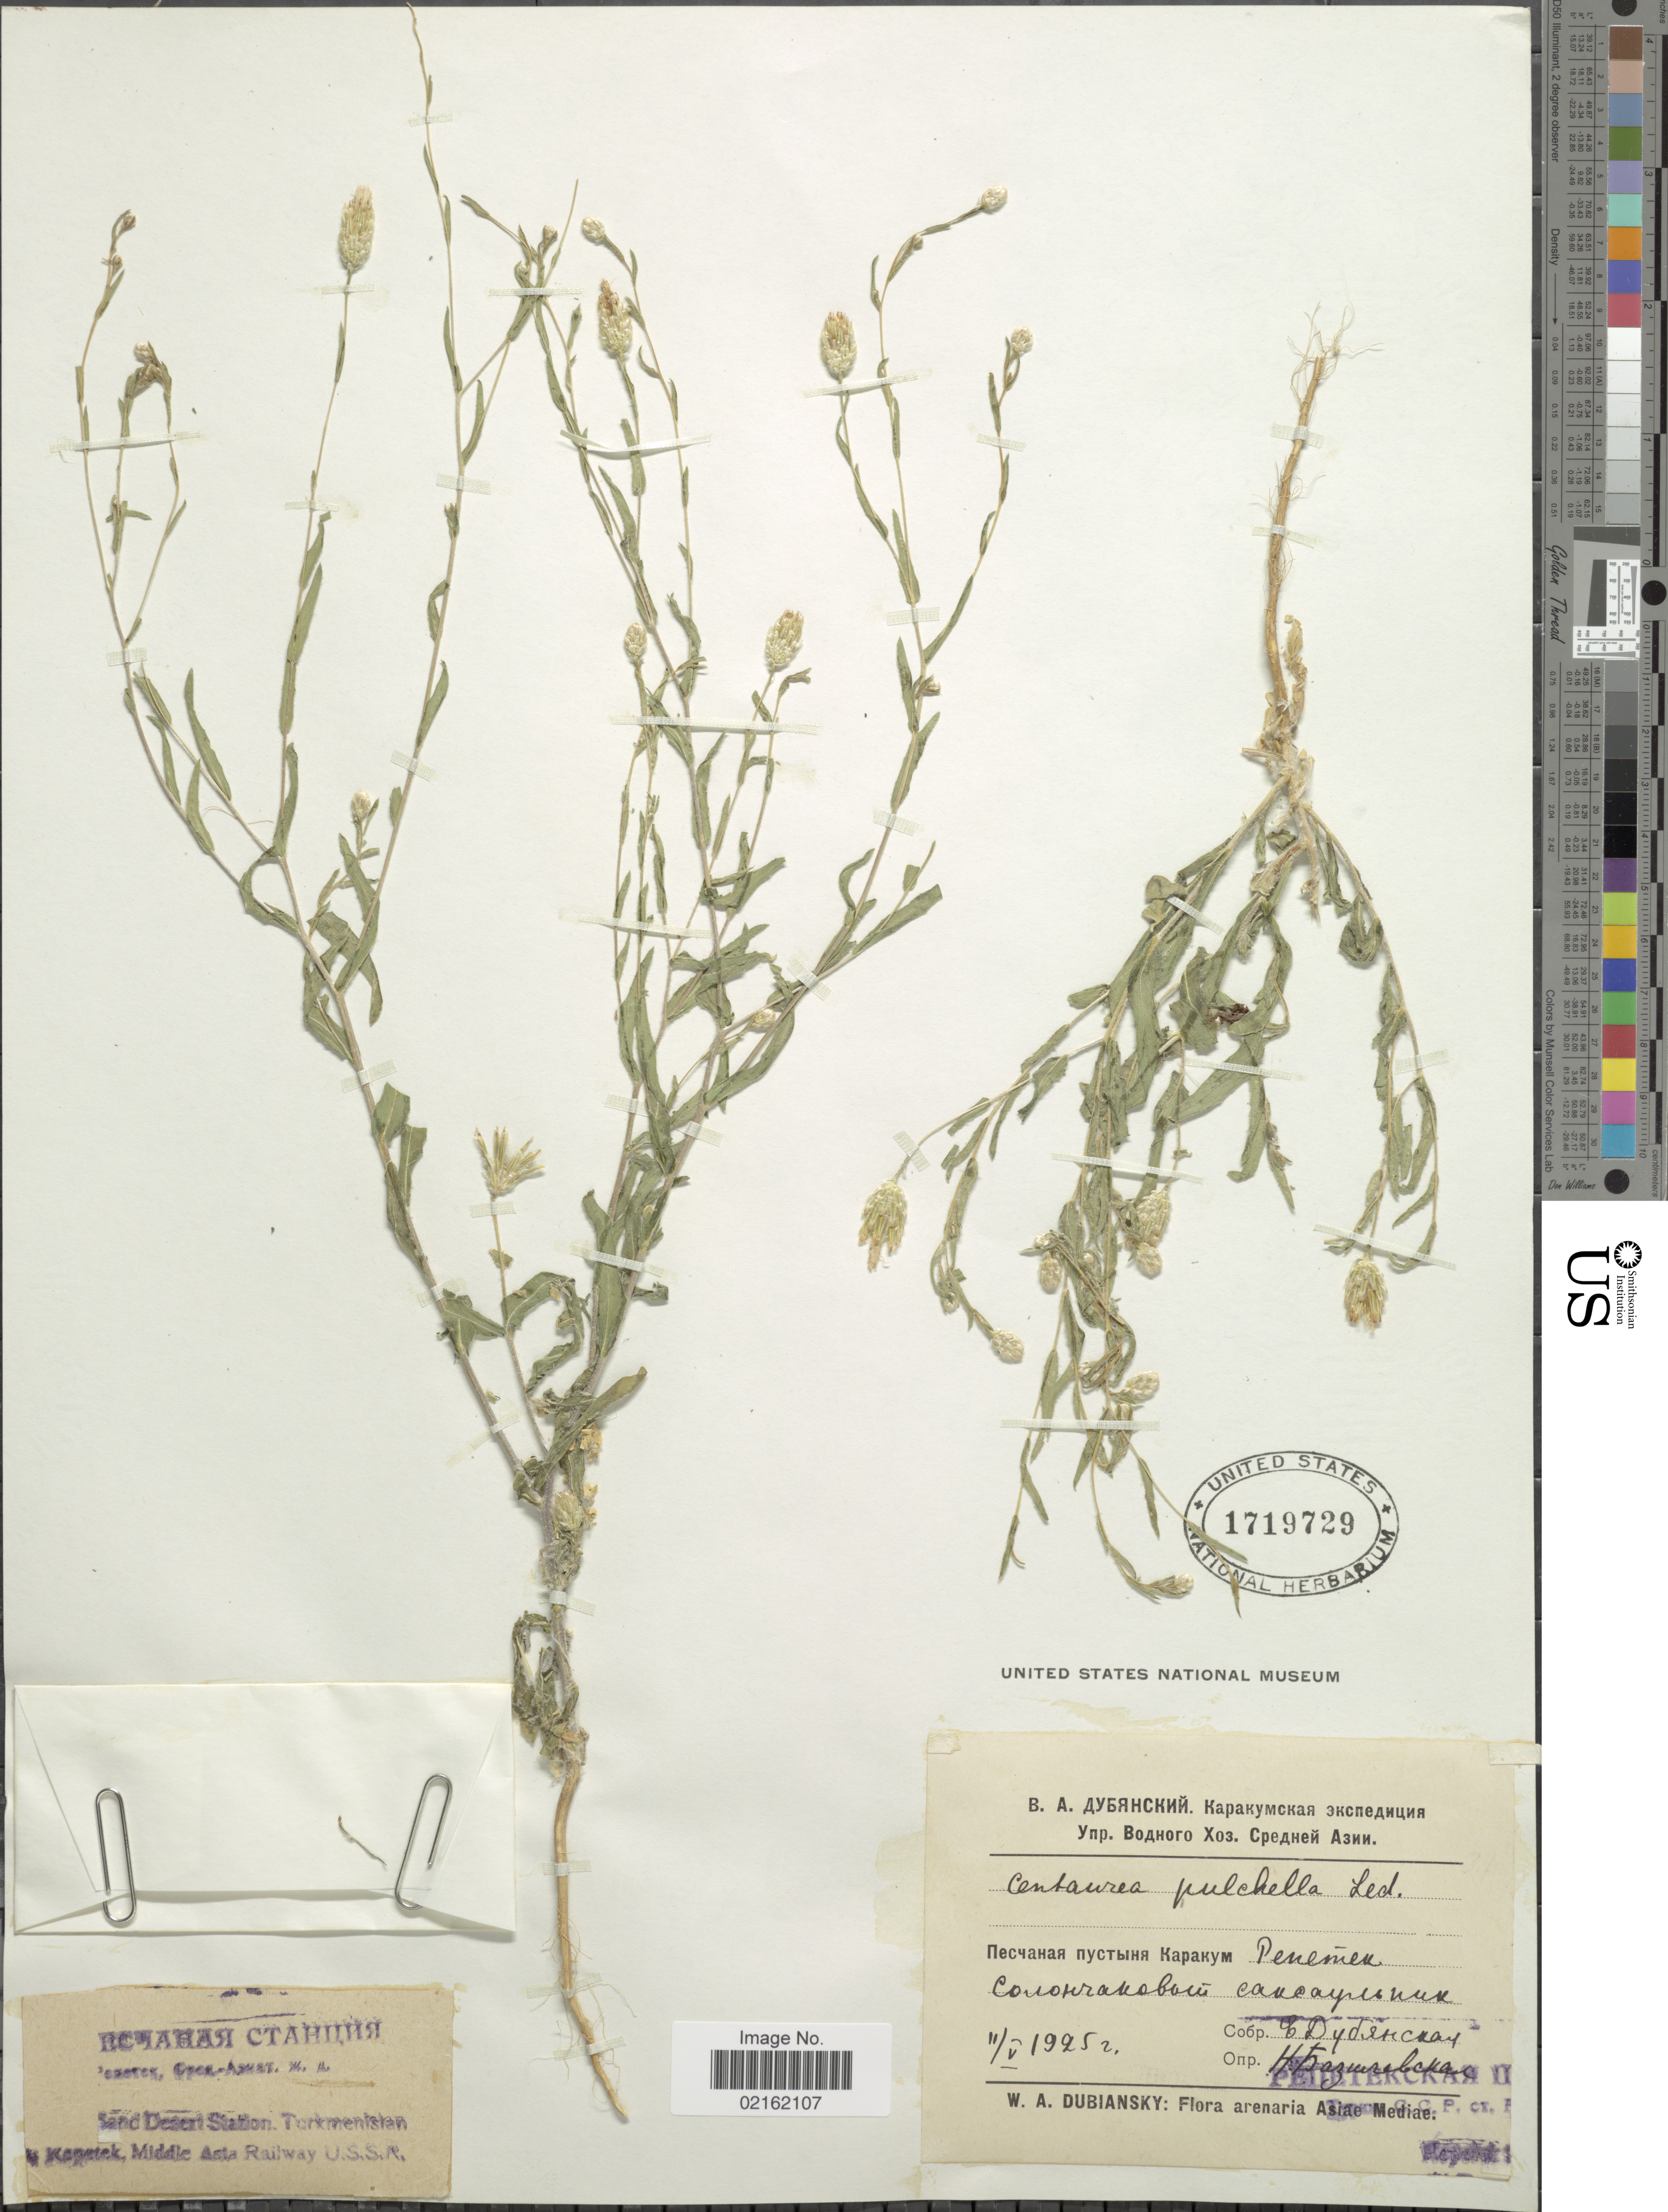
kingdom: Plantae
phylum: Tracheophyta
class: Magnoliopsida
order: Asterales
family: Asteraceae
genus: Centaurea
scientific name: Centaurea pulchella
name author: Ledeb.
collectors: W. Dubiansky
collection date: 1925-05-11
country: Turkmenistan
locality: Sand Desert Station, Middle Asia Railway, [Foreign script]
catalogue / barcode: US 1719729